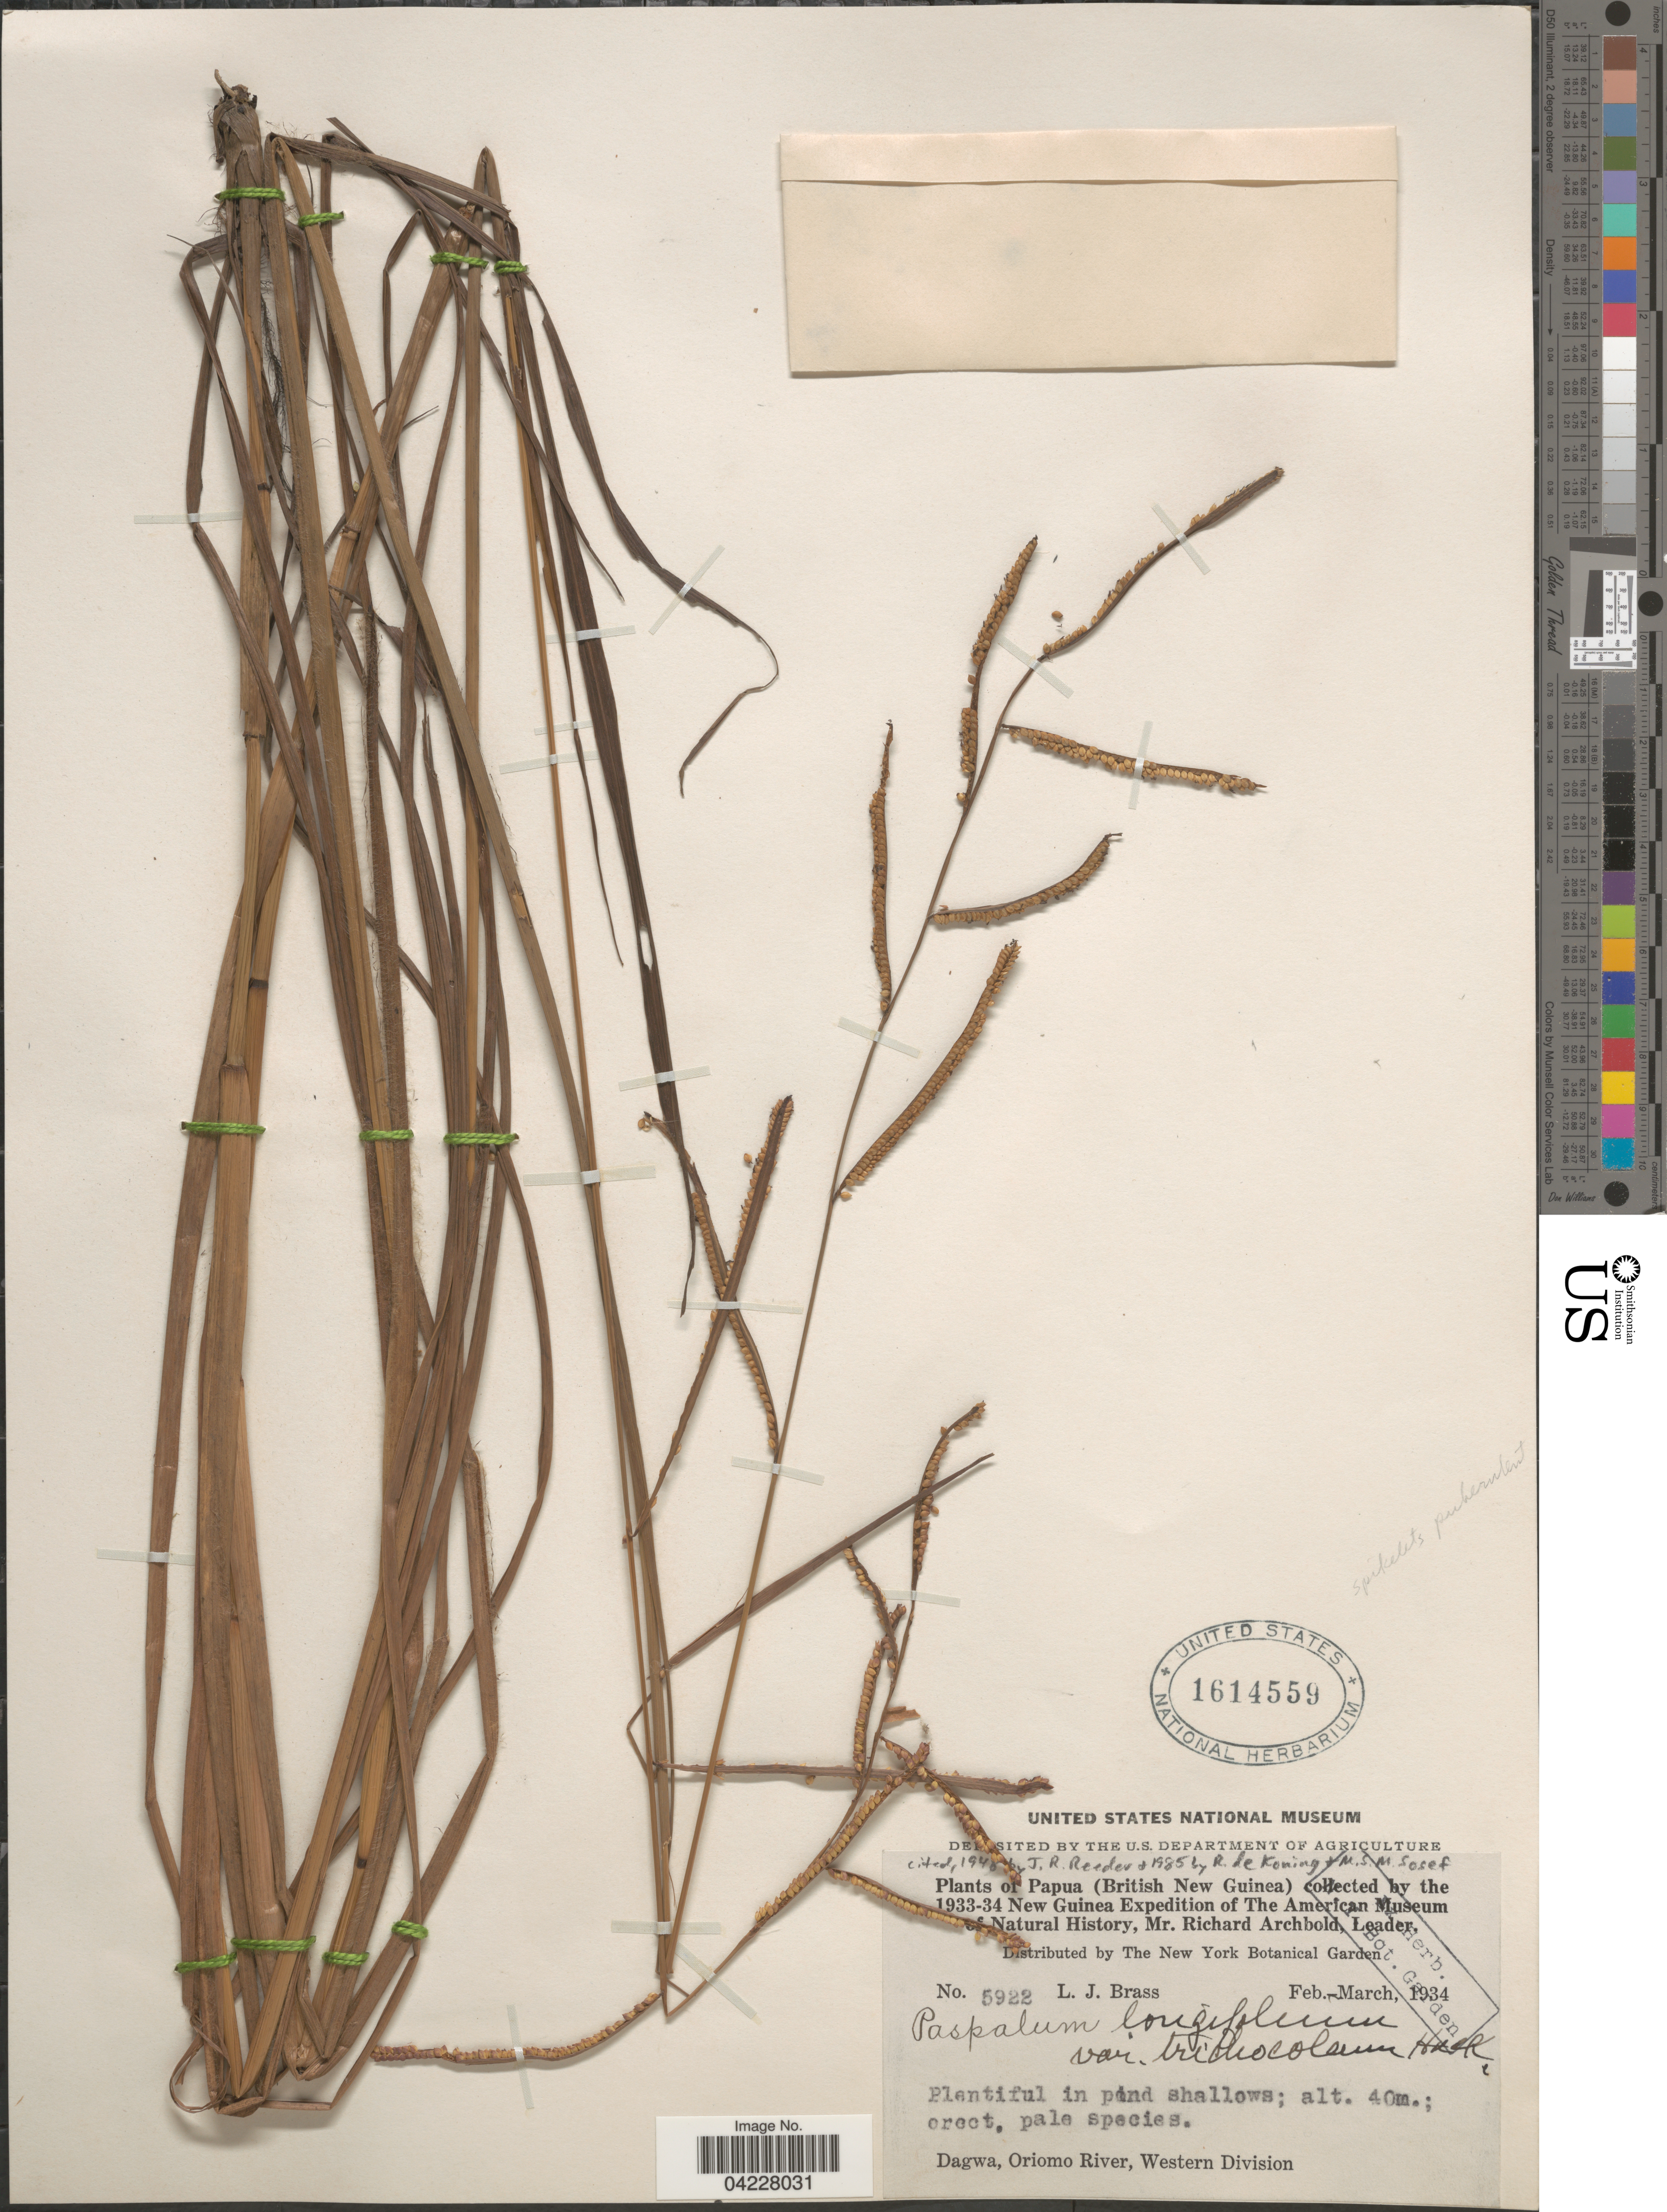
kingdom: Plantae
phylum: Tracheophyta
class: Liliopsida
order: Poales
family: Poaceae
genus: Paspalum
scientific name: Paspalum longifolium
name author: Roxb.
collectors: L. J. Brass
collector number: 5922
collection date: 1934-02/1934-03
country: Papua New Guinea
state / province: Manus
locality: Papua (British New Guinea) the 1933-34 New Guinea Expedition of The American Museum [illegible text] Natural History. Dagwa, Oriomo River, Western Division.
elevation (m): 40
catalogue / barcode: US 1614559